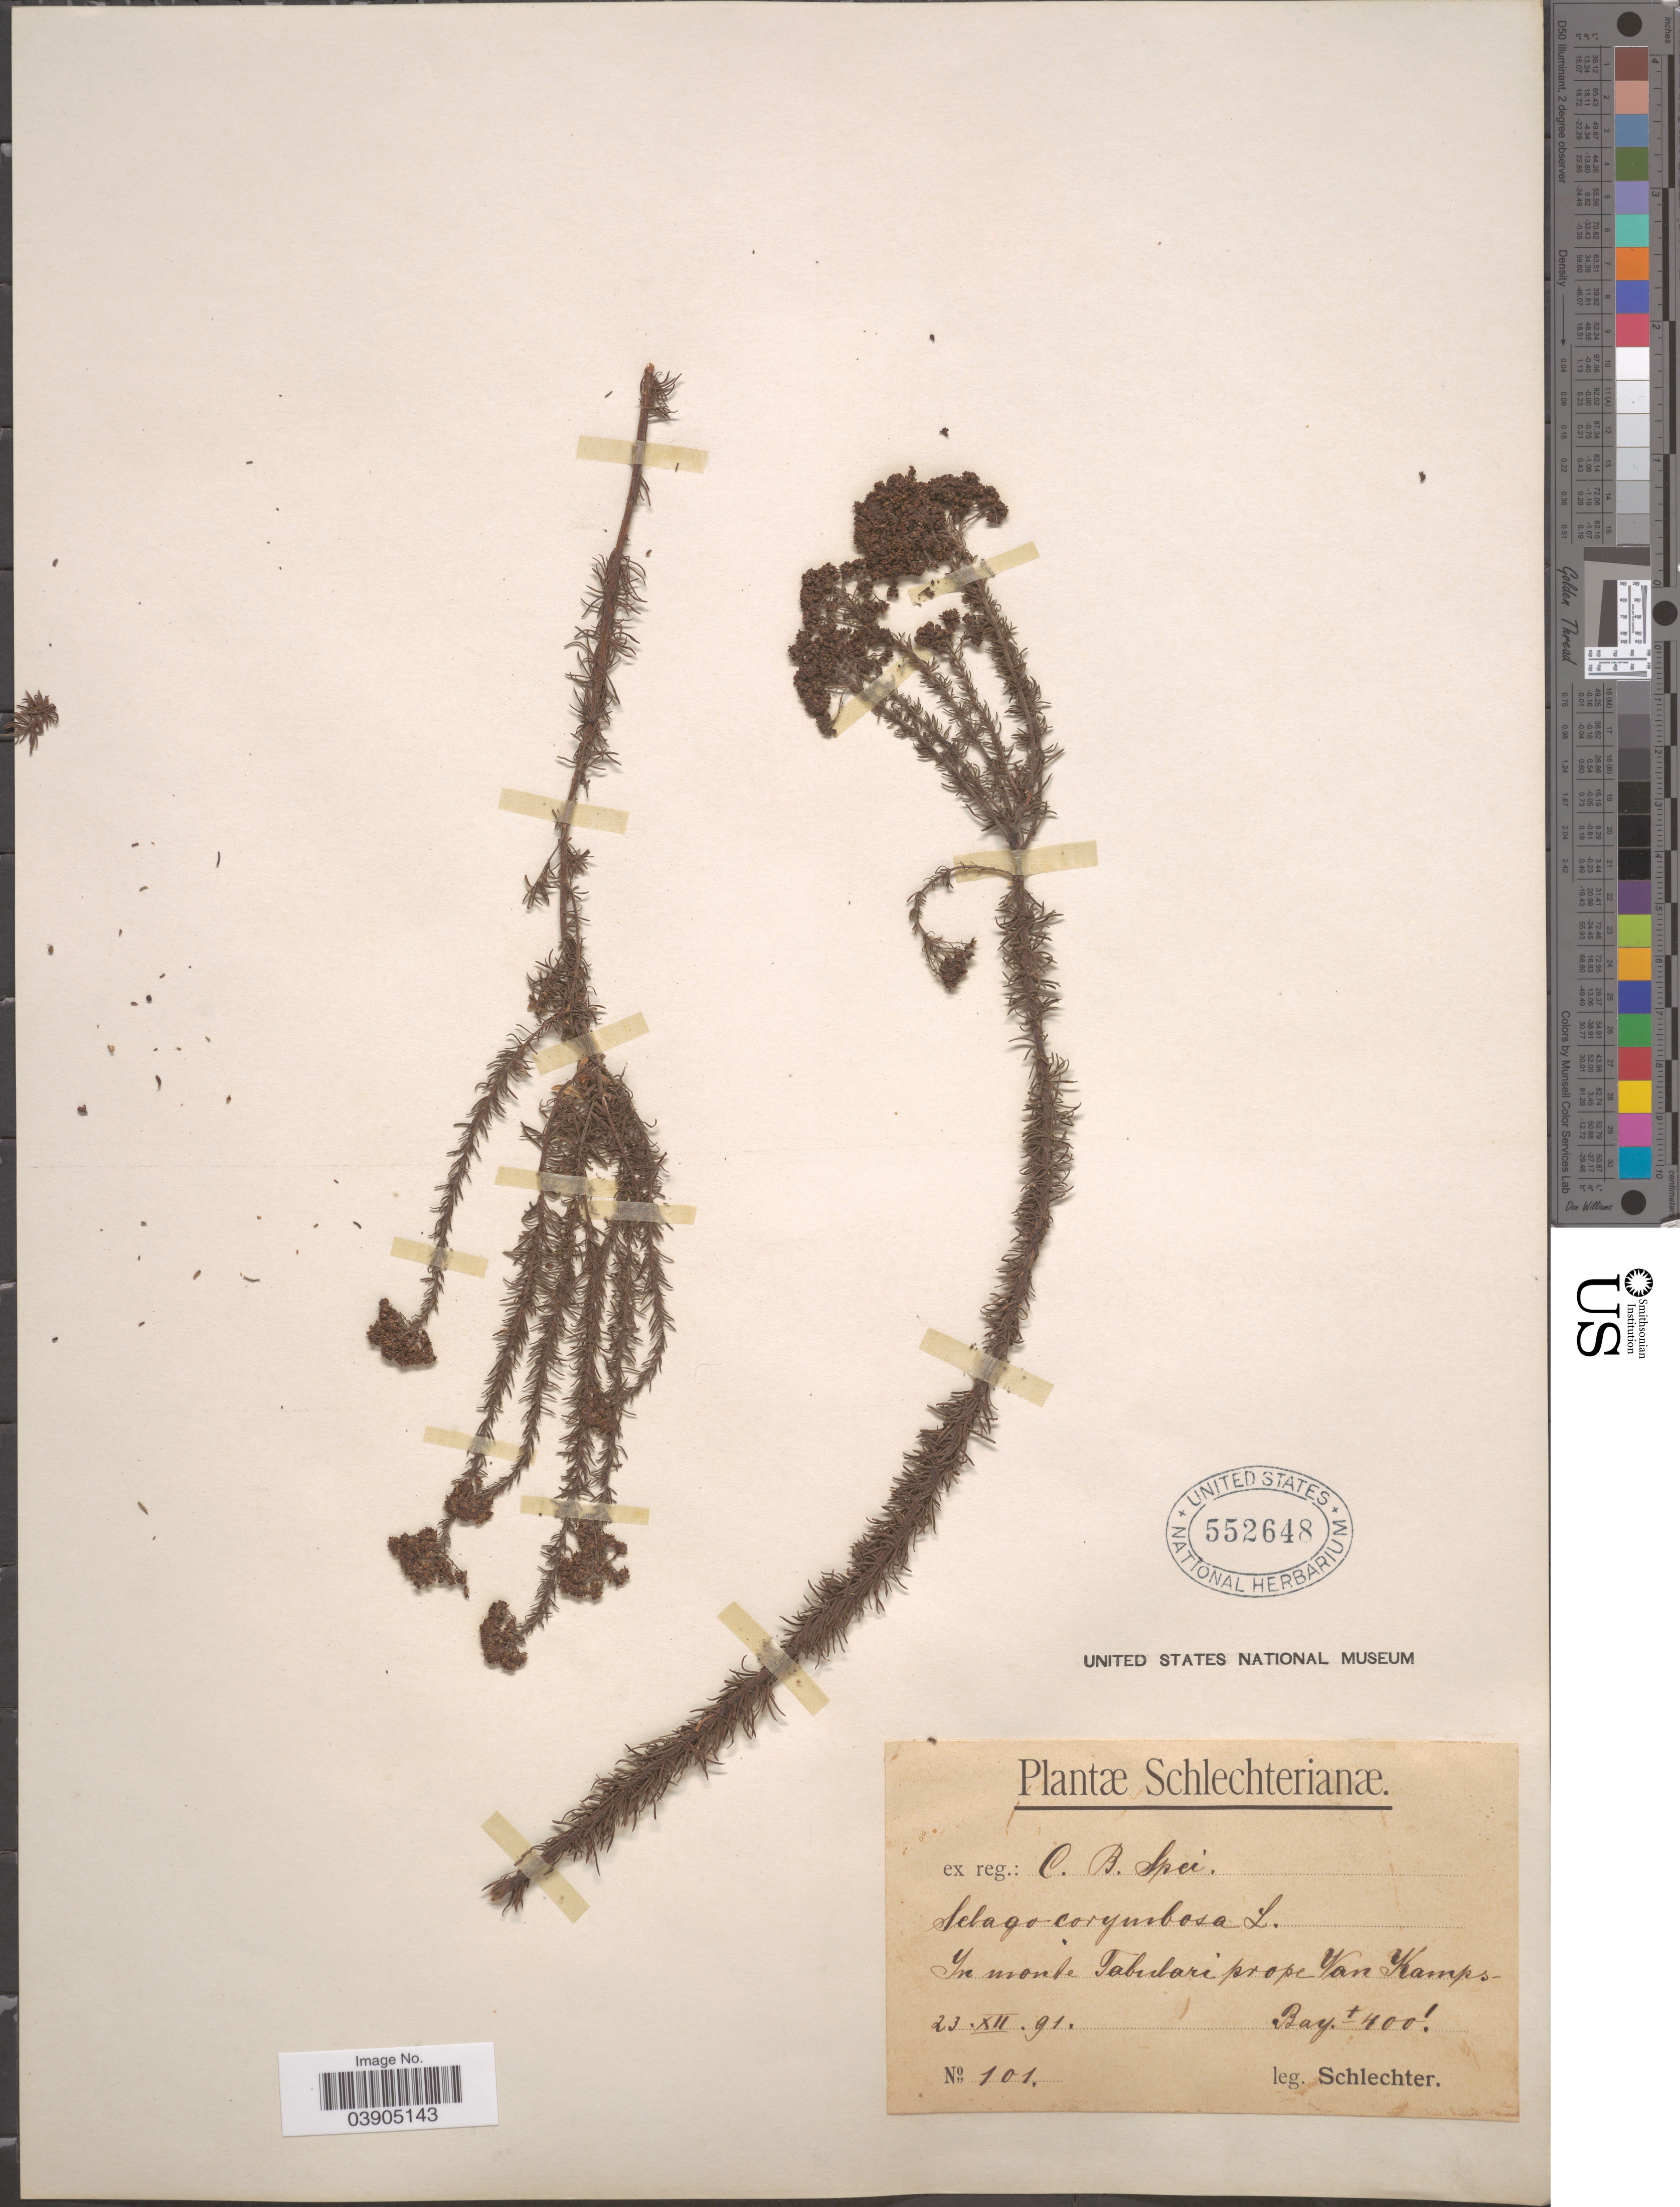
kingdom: Plantae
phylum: Tracheophyta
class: Magnoliopsida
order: Lamiales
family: Scrophulariaceae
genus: Selago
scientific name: Selago corymbosa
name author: L.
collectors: Schlechter, --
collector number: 101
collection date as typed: Transcribed d/m/y: 23/12/91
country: South Africa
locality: In monte Tabulari prope Van Kamps- Bay.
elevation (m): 122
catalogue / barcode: US 552648